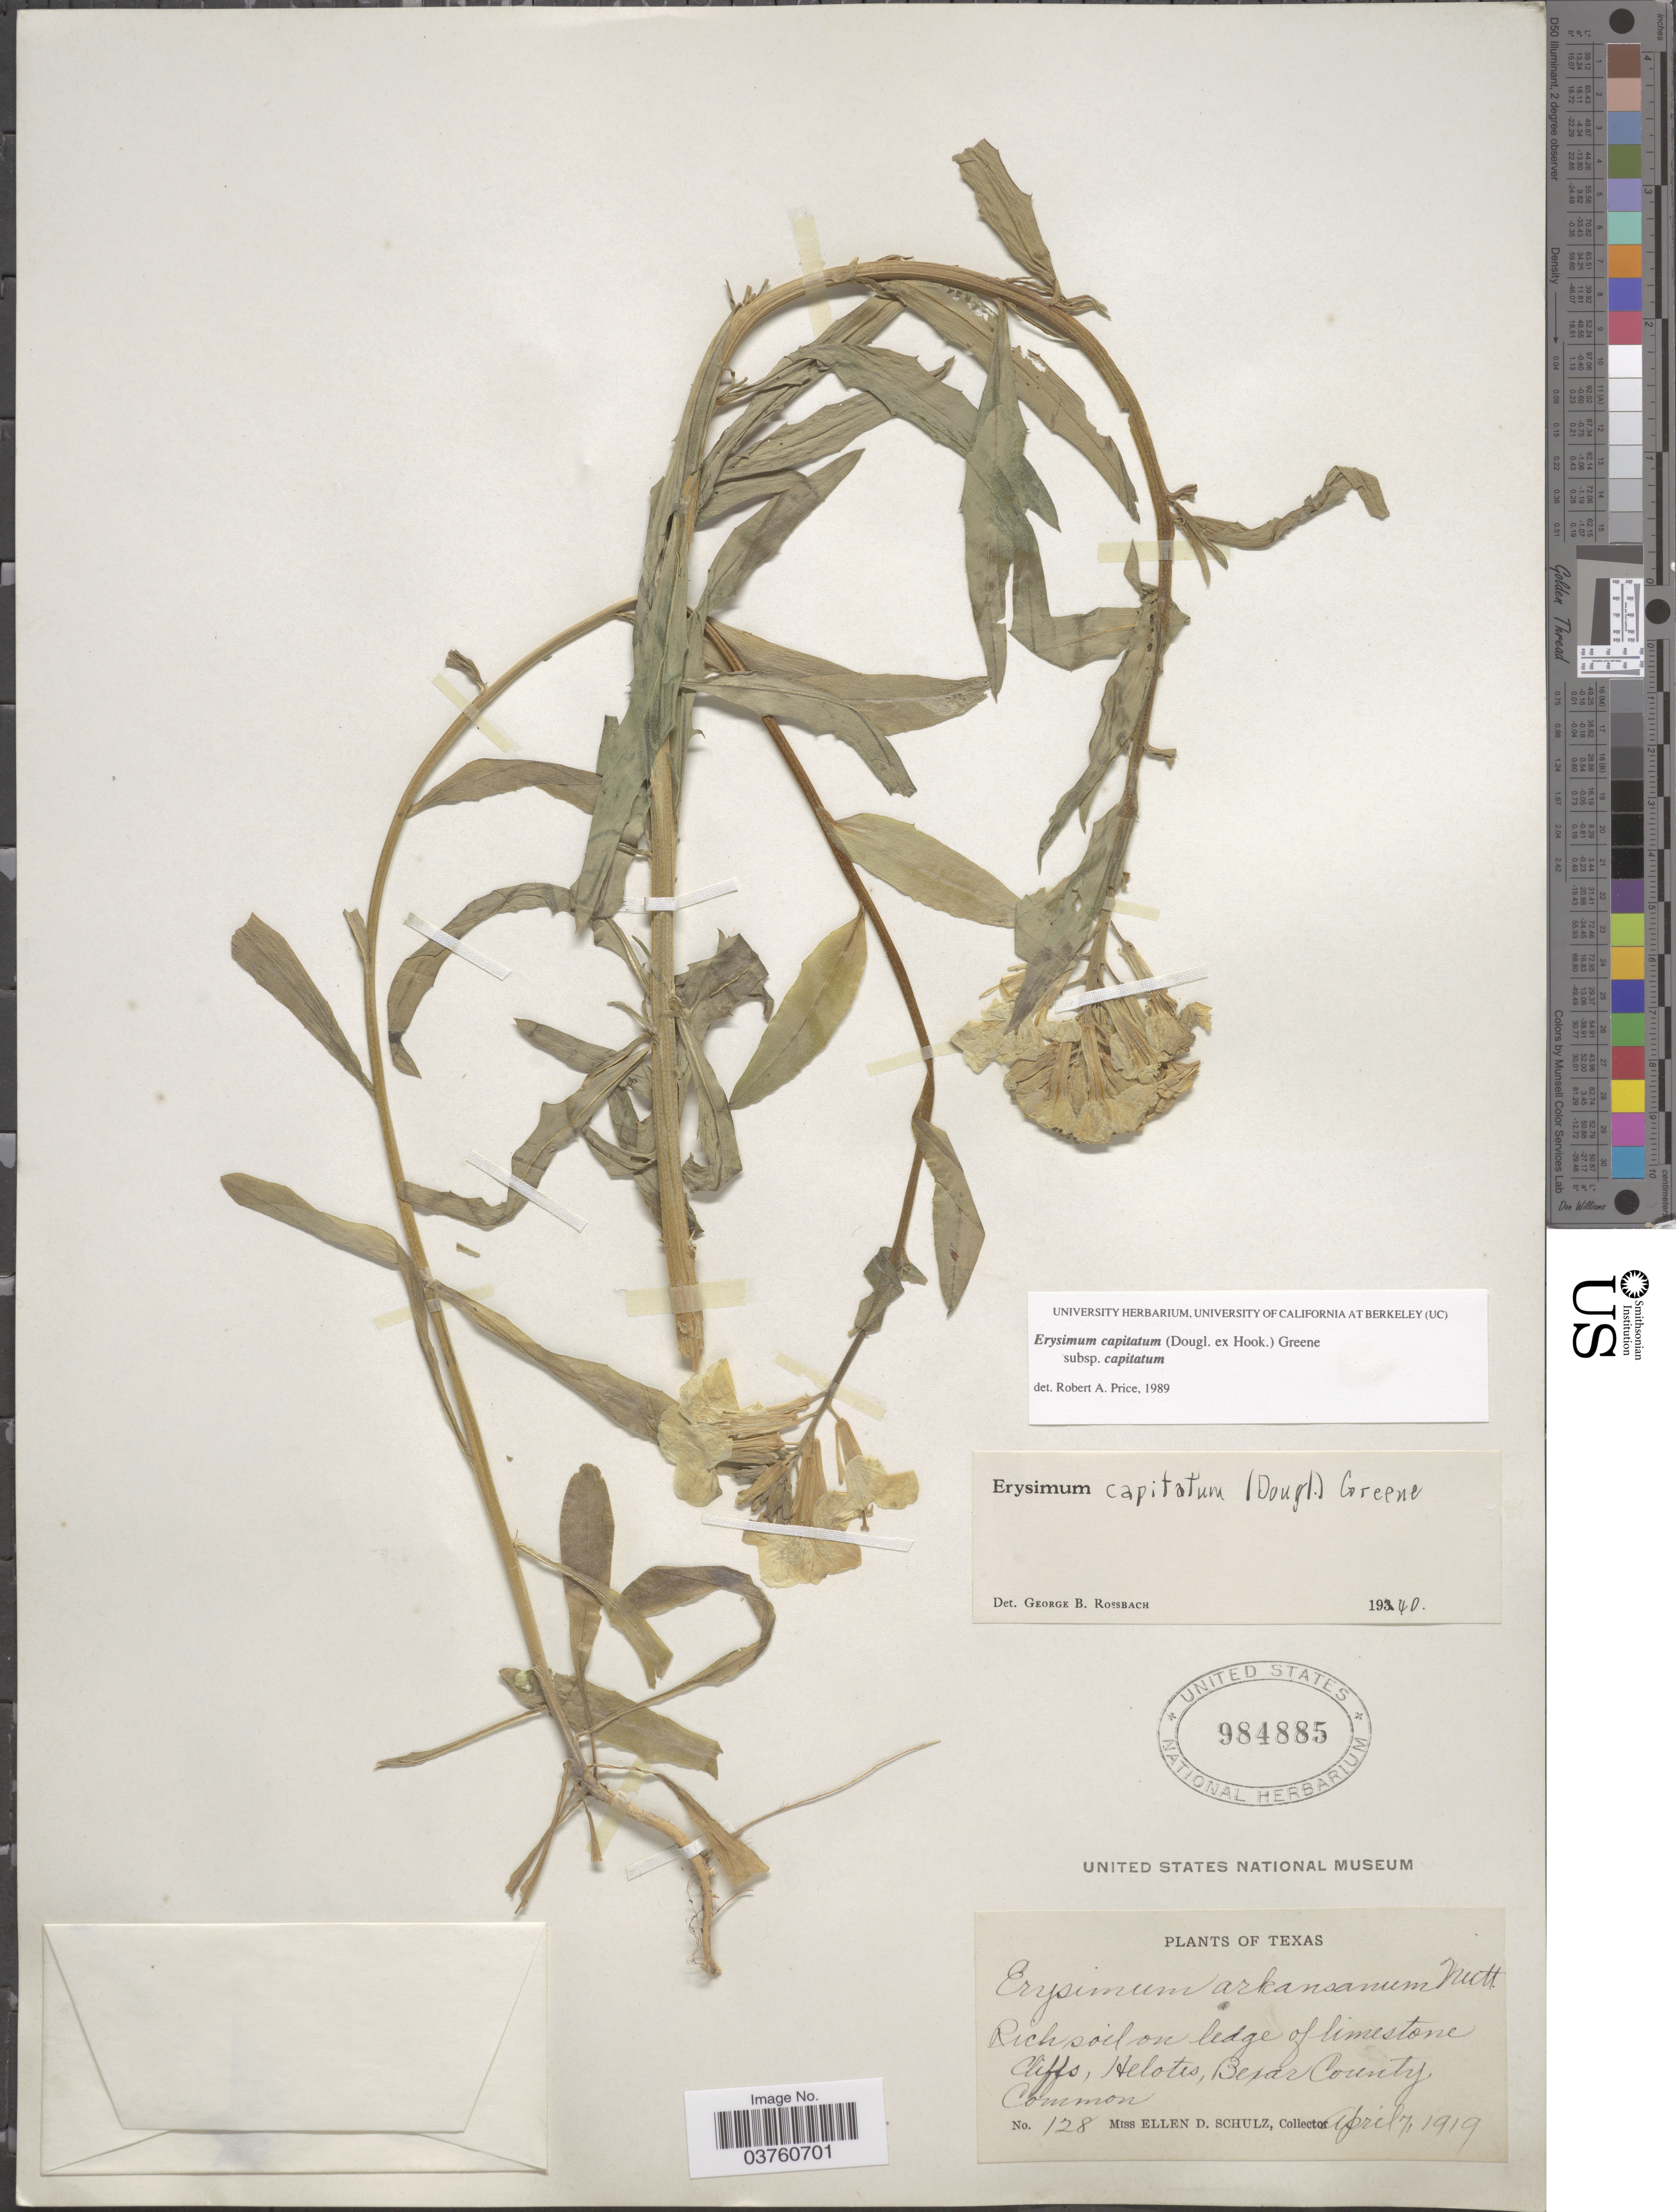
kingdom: Plantae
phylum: Tracheophyta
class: Magnoliopsida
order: Brassicales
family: Brassicaceae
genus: Erysimum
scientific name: Erysimum capitatum subsp. capitatum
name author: (Douglas ex Hook.) Greene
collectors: E. D. Schulz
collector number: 128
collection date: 1919-04-07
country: United States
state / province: Texas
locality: Helotes, Bexar County.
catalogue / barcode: US 984885